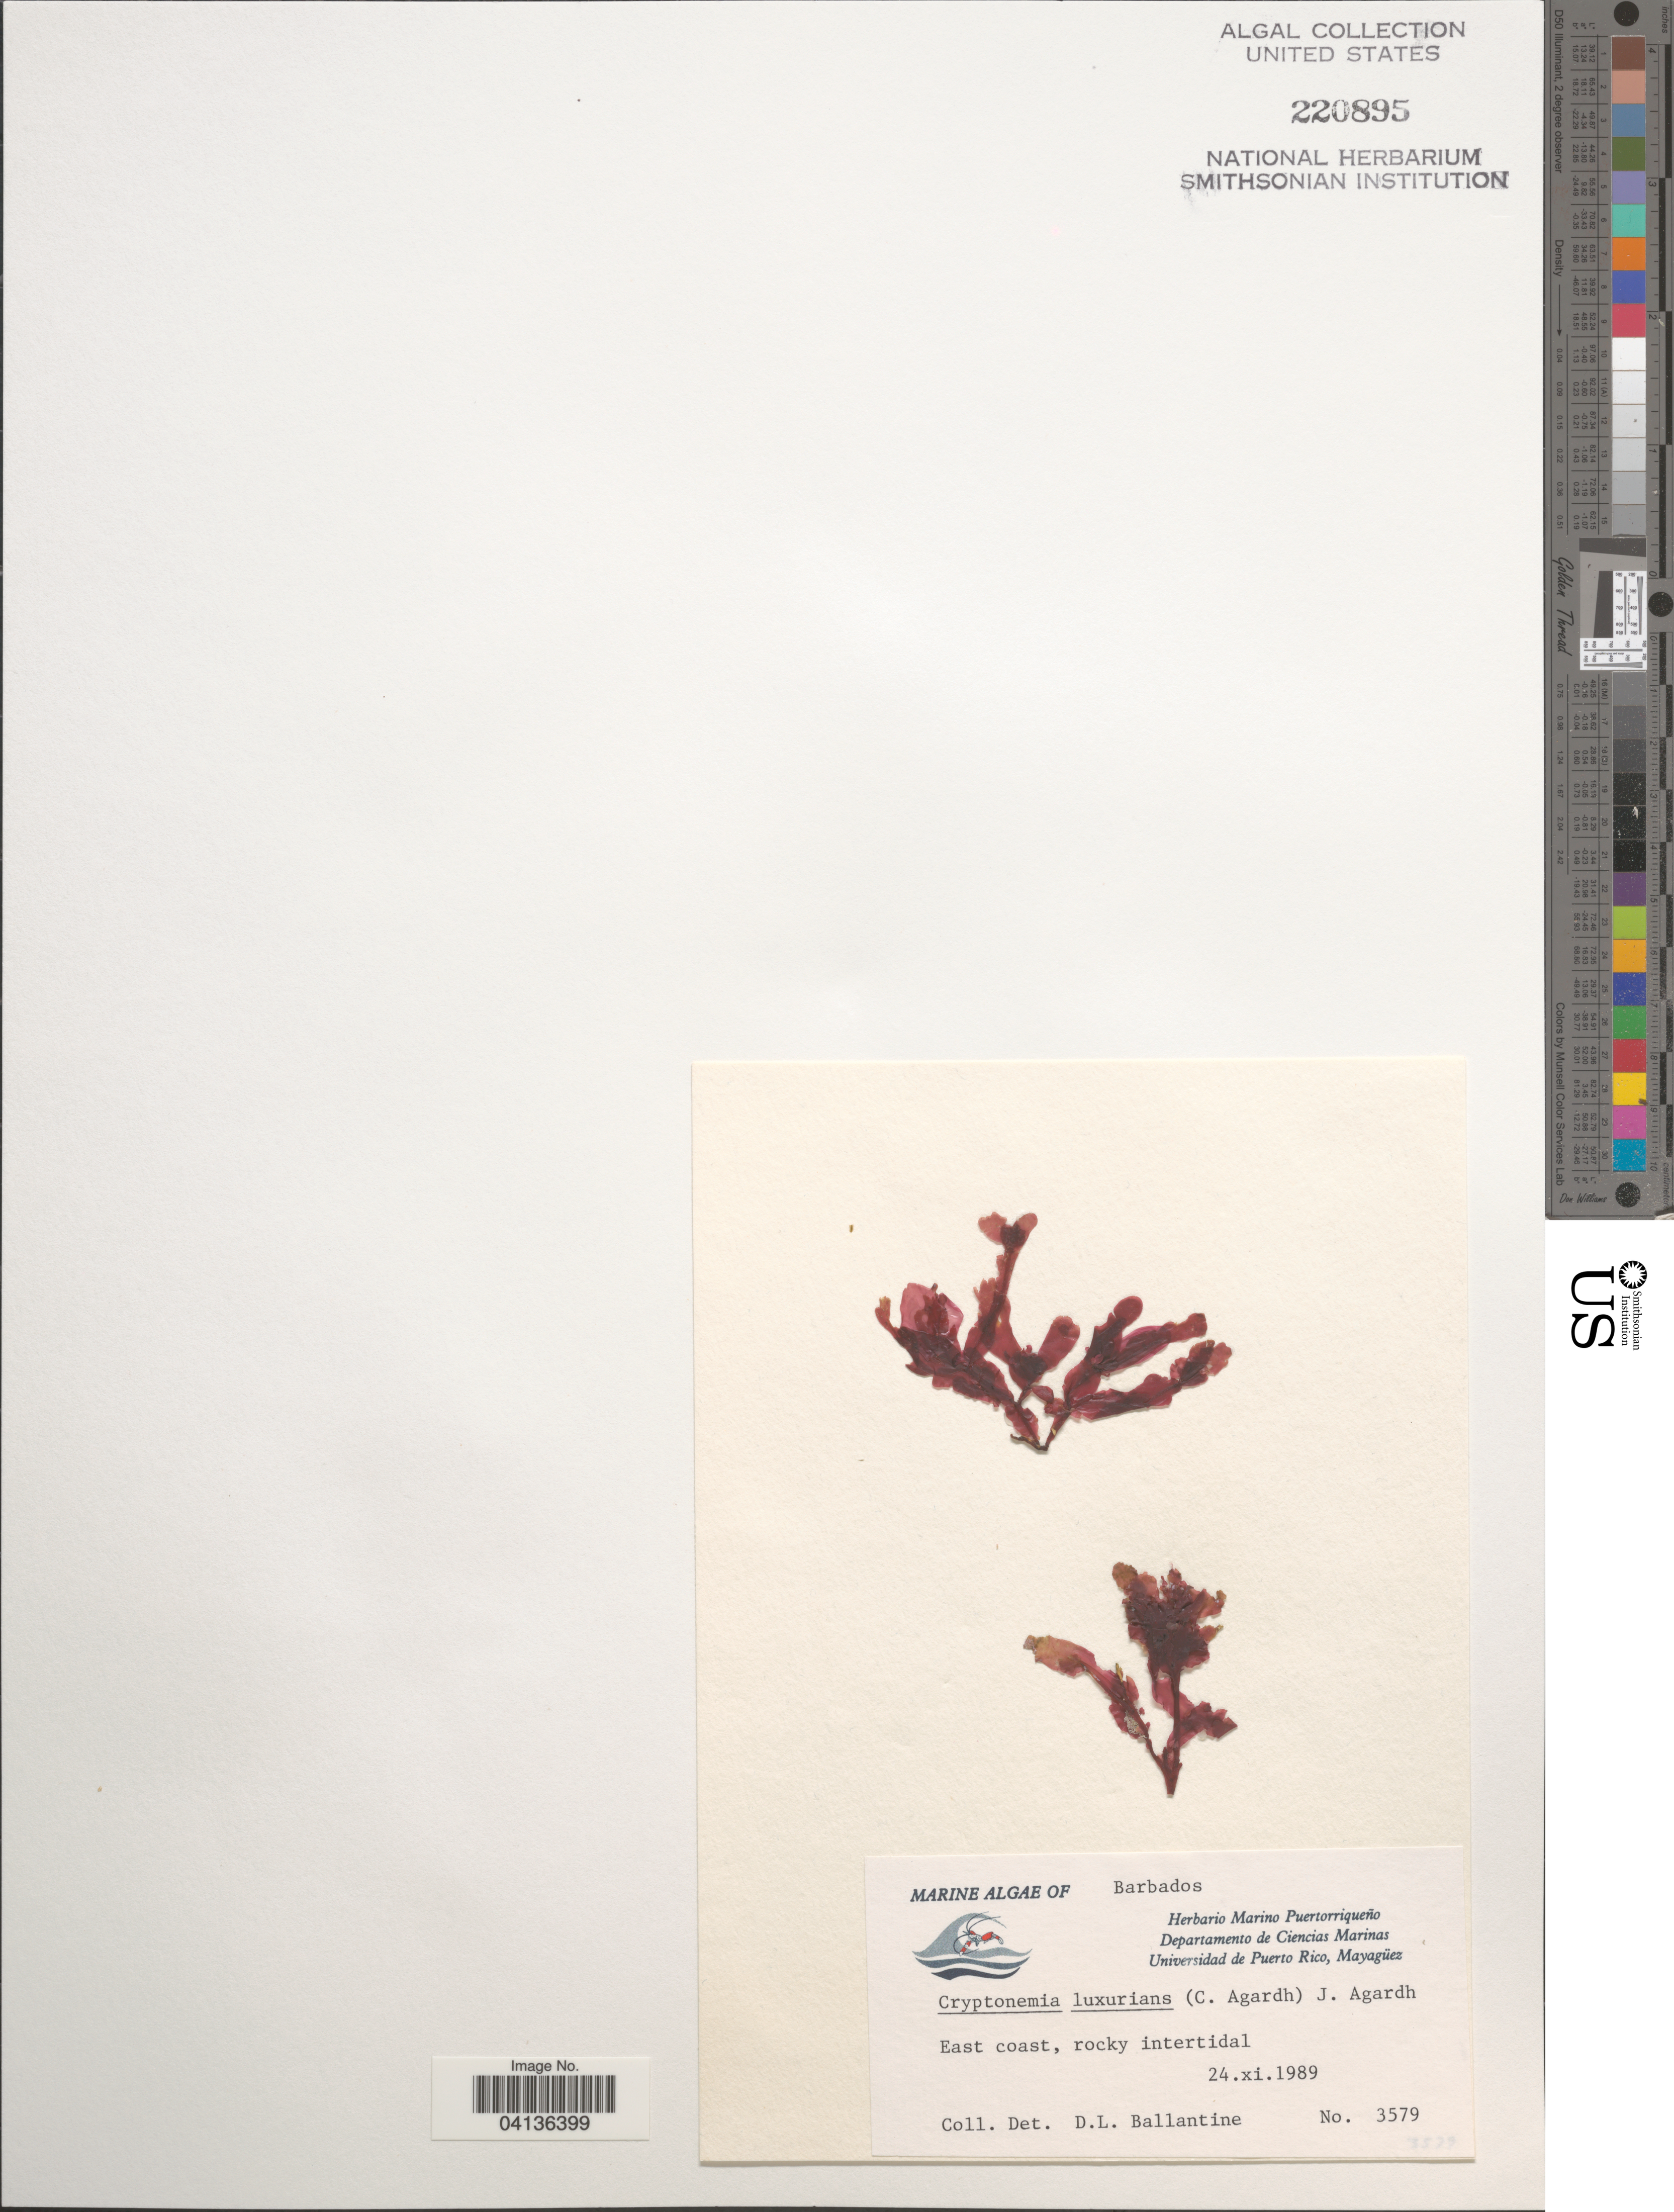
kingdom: Plantae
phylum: Rhodophyta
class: Florideophyceae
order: Halymeniales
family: Halymeniaceae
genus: Cryptonemia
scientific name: Cryptonemia seminervis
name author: (C. Agardh) J. Agardh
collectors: D.L. Ballantine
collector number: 3579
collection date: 1989-11-24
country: Barbados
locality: East coast, rocky intertidal.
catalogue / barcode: US 220895